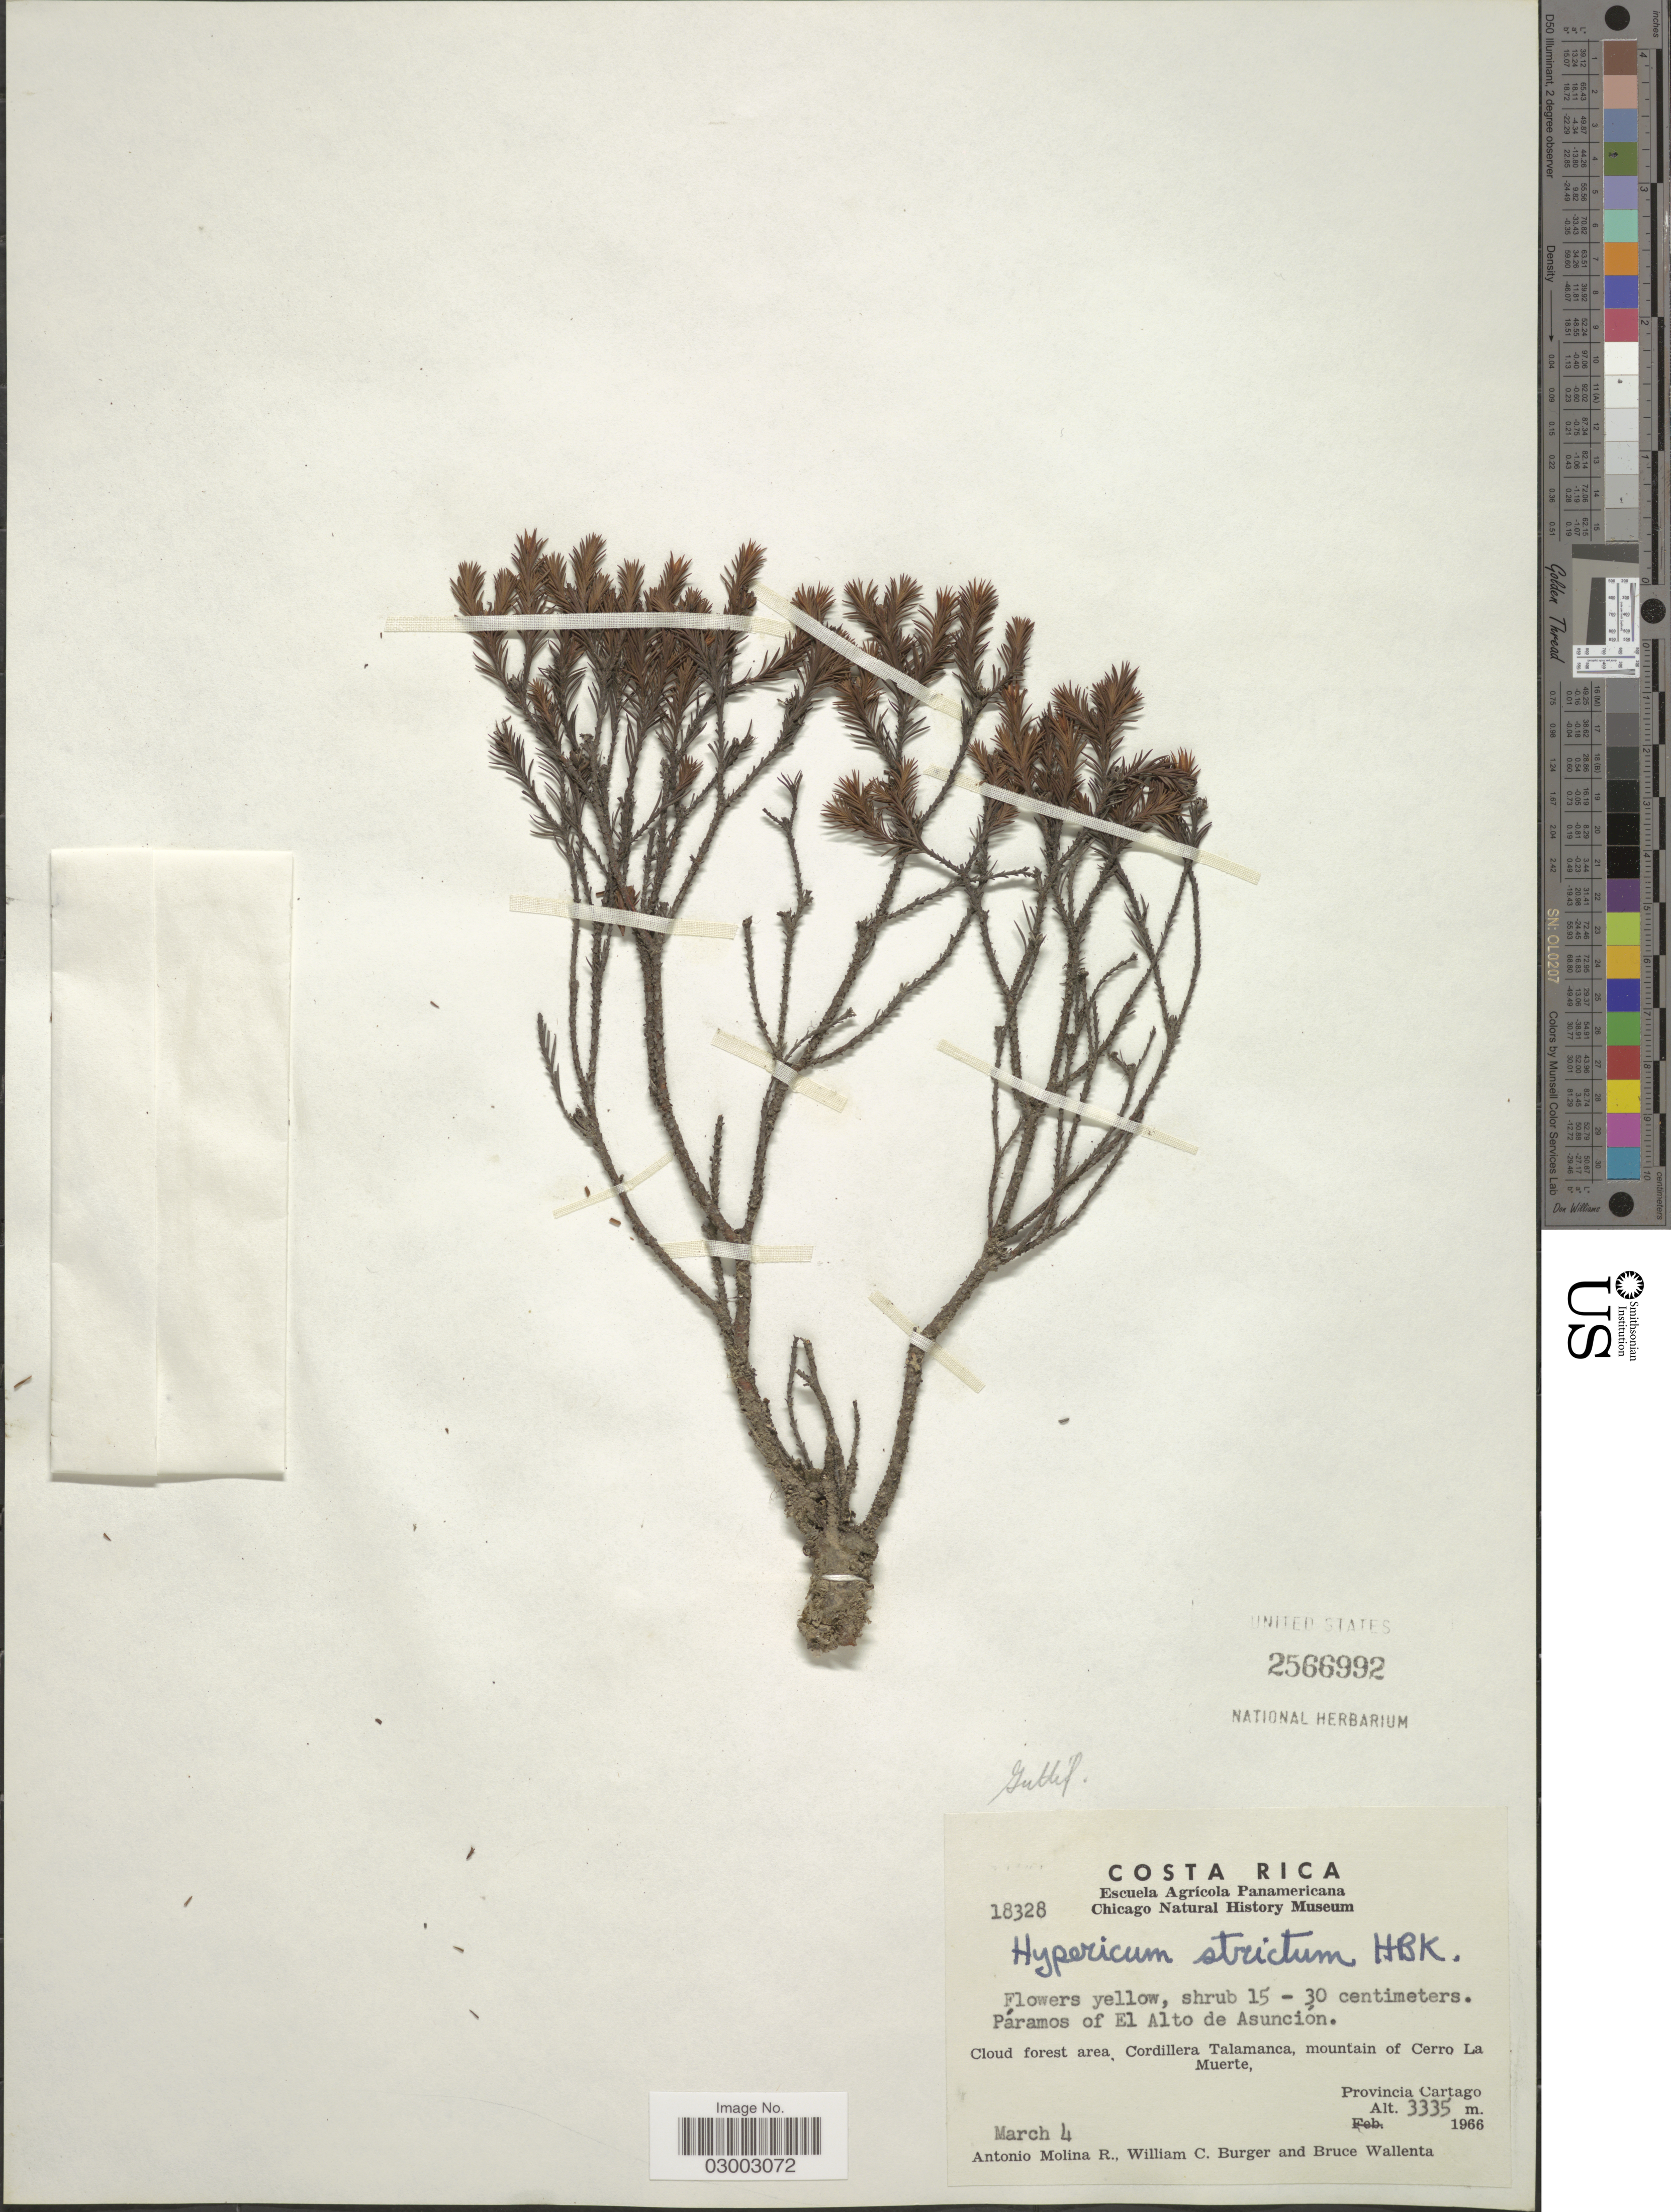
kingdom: Plantae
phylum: Tracheophyta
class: Magnoliopsida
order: Malpighiales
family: Hypericaceae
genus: Hypericum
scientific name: Hypericum strictum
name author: Kunth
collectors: A. Molina R., W. Burger & B. Wallenta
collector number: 18328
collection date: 1966-03-04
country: Costa Rica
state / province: Cartago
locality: Páramos of El Alto de Asuncion, Cloud forest area, Cordillera Talamanca, mountain of Cerro La Muerte.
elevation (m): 3335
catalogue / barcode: US 2566992